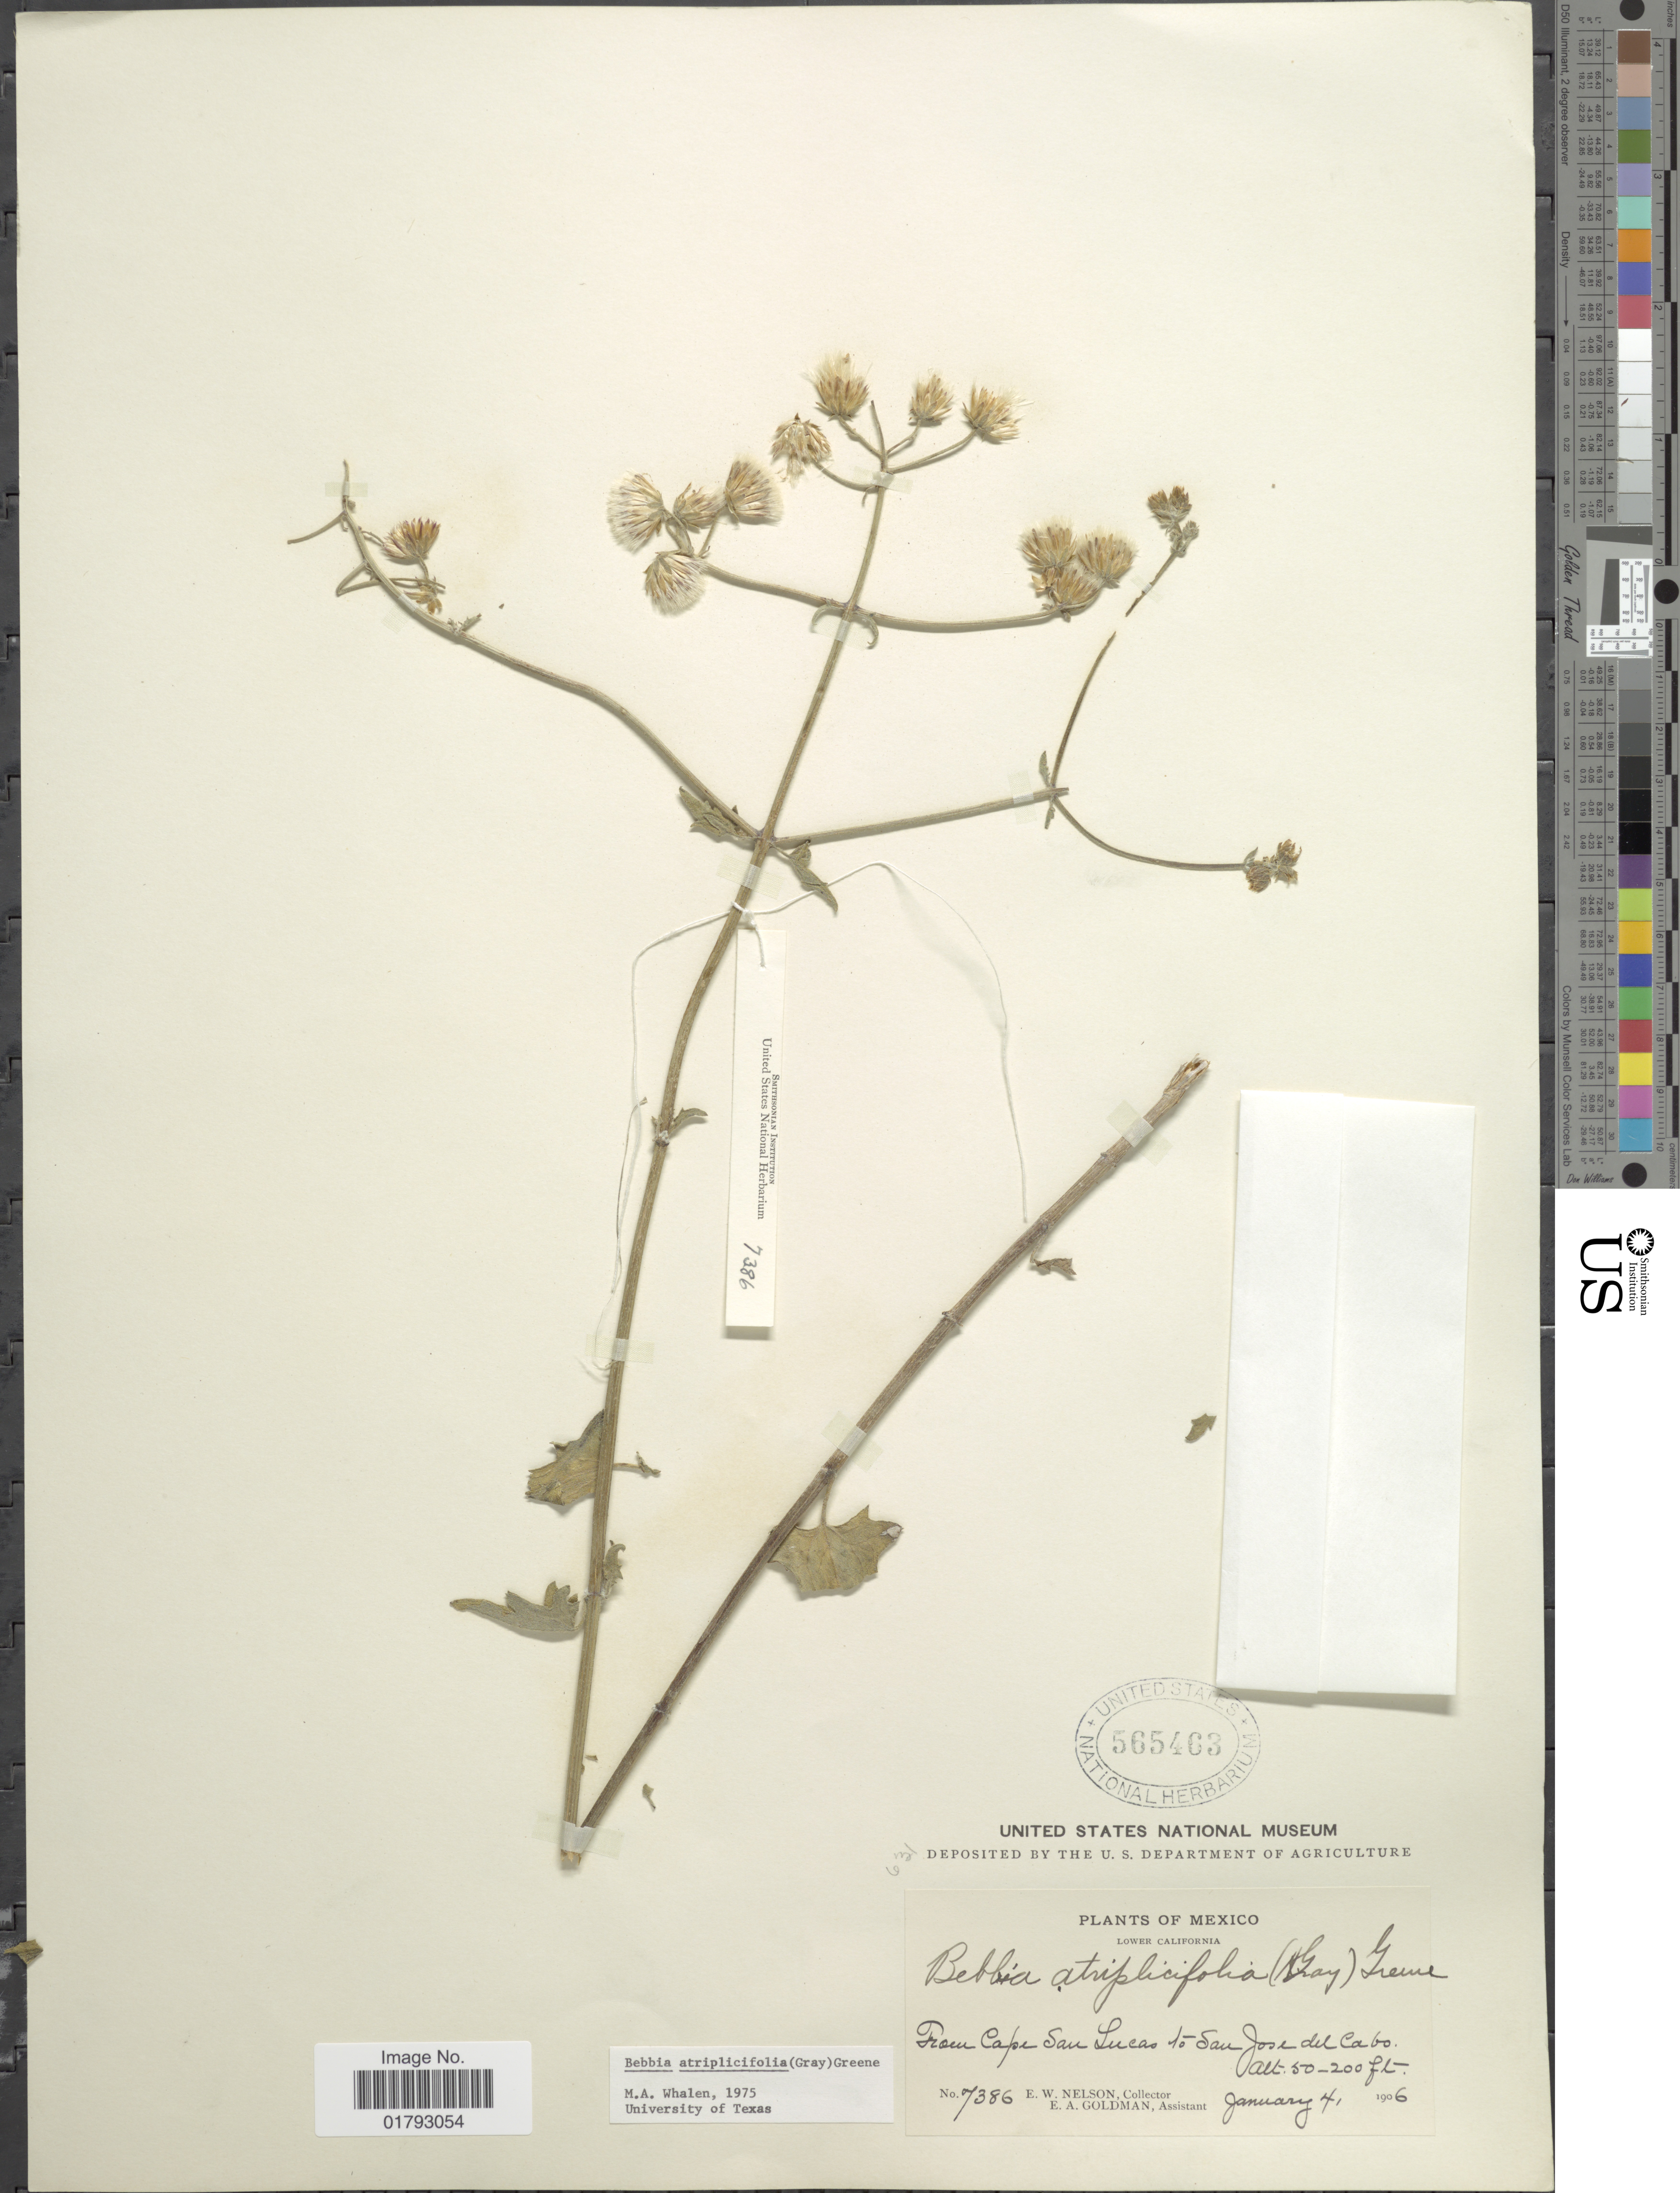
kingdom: Plantae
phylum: Tracheophyta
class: Magnoliopsida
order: Asterales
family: Asteraceae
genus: Bebbia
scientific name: Bebbia atriplicifolia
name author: (A. Gray) Greene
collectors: E. W. Nelson & E. A. Goldman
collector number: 7386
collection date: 1906-01-04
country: Mexico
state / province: Baja California Sur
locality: Lower California. From Cape San Lucas to San Jose del Cabo.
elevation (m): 15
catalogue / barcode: US 565463